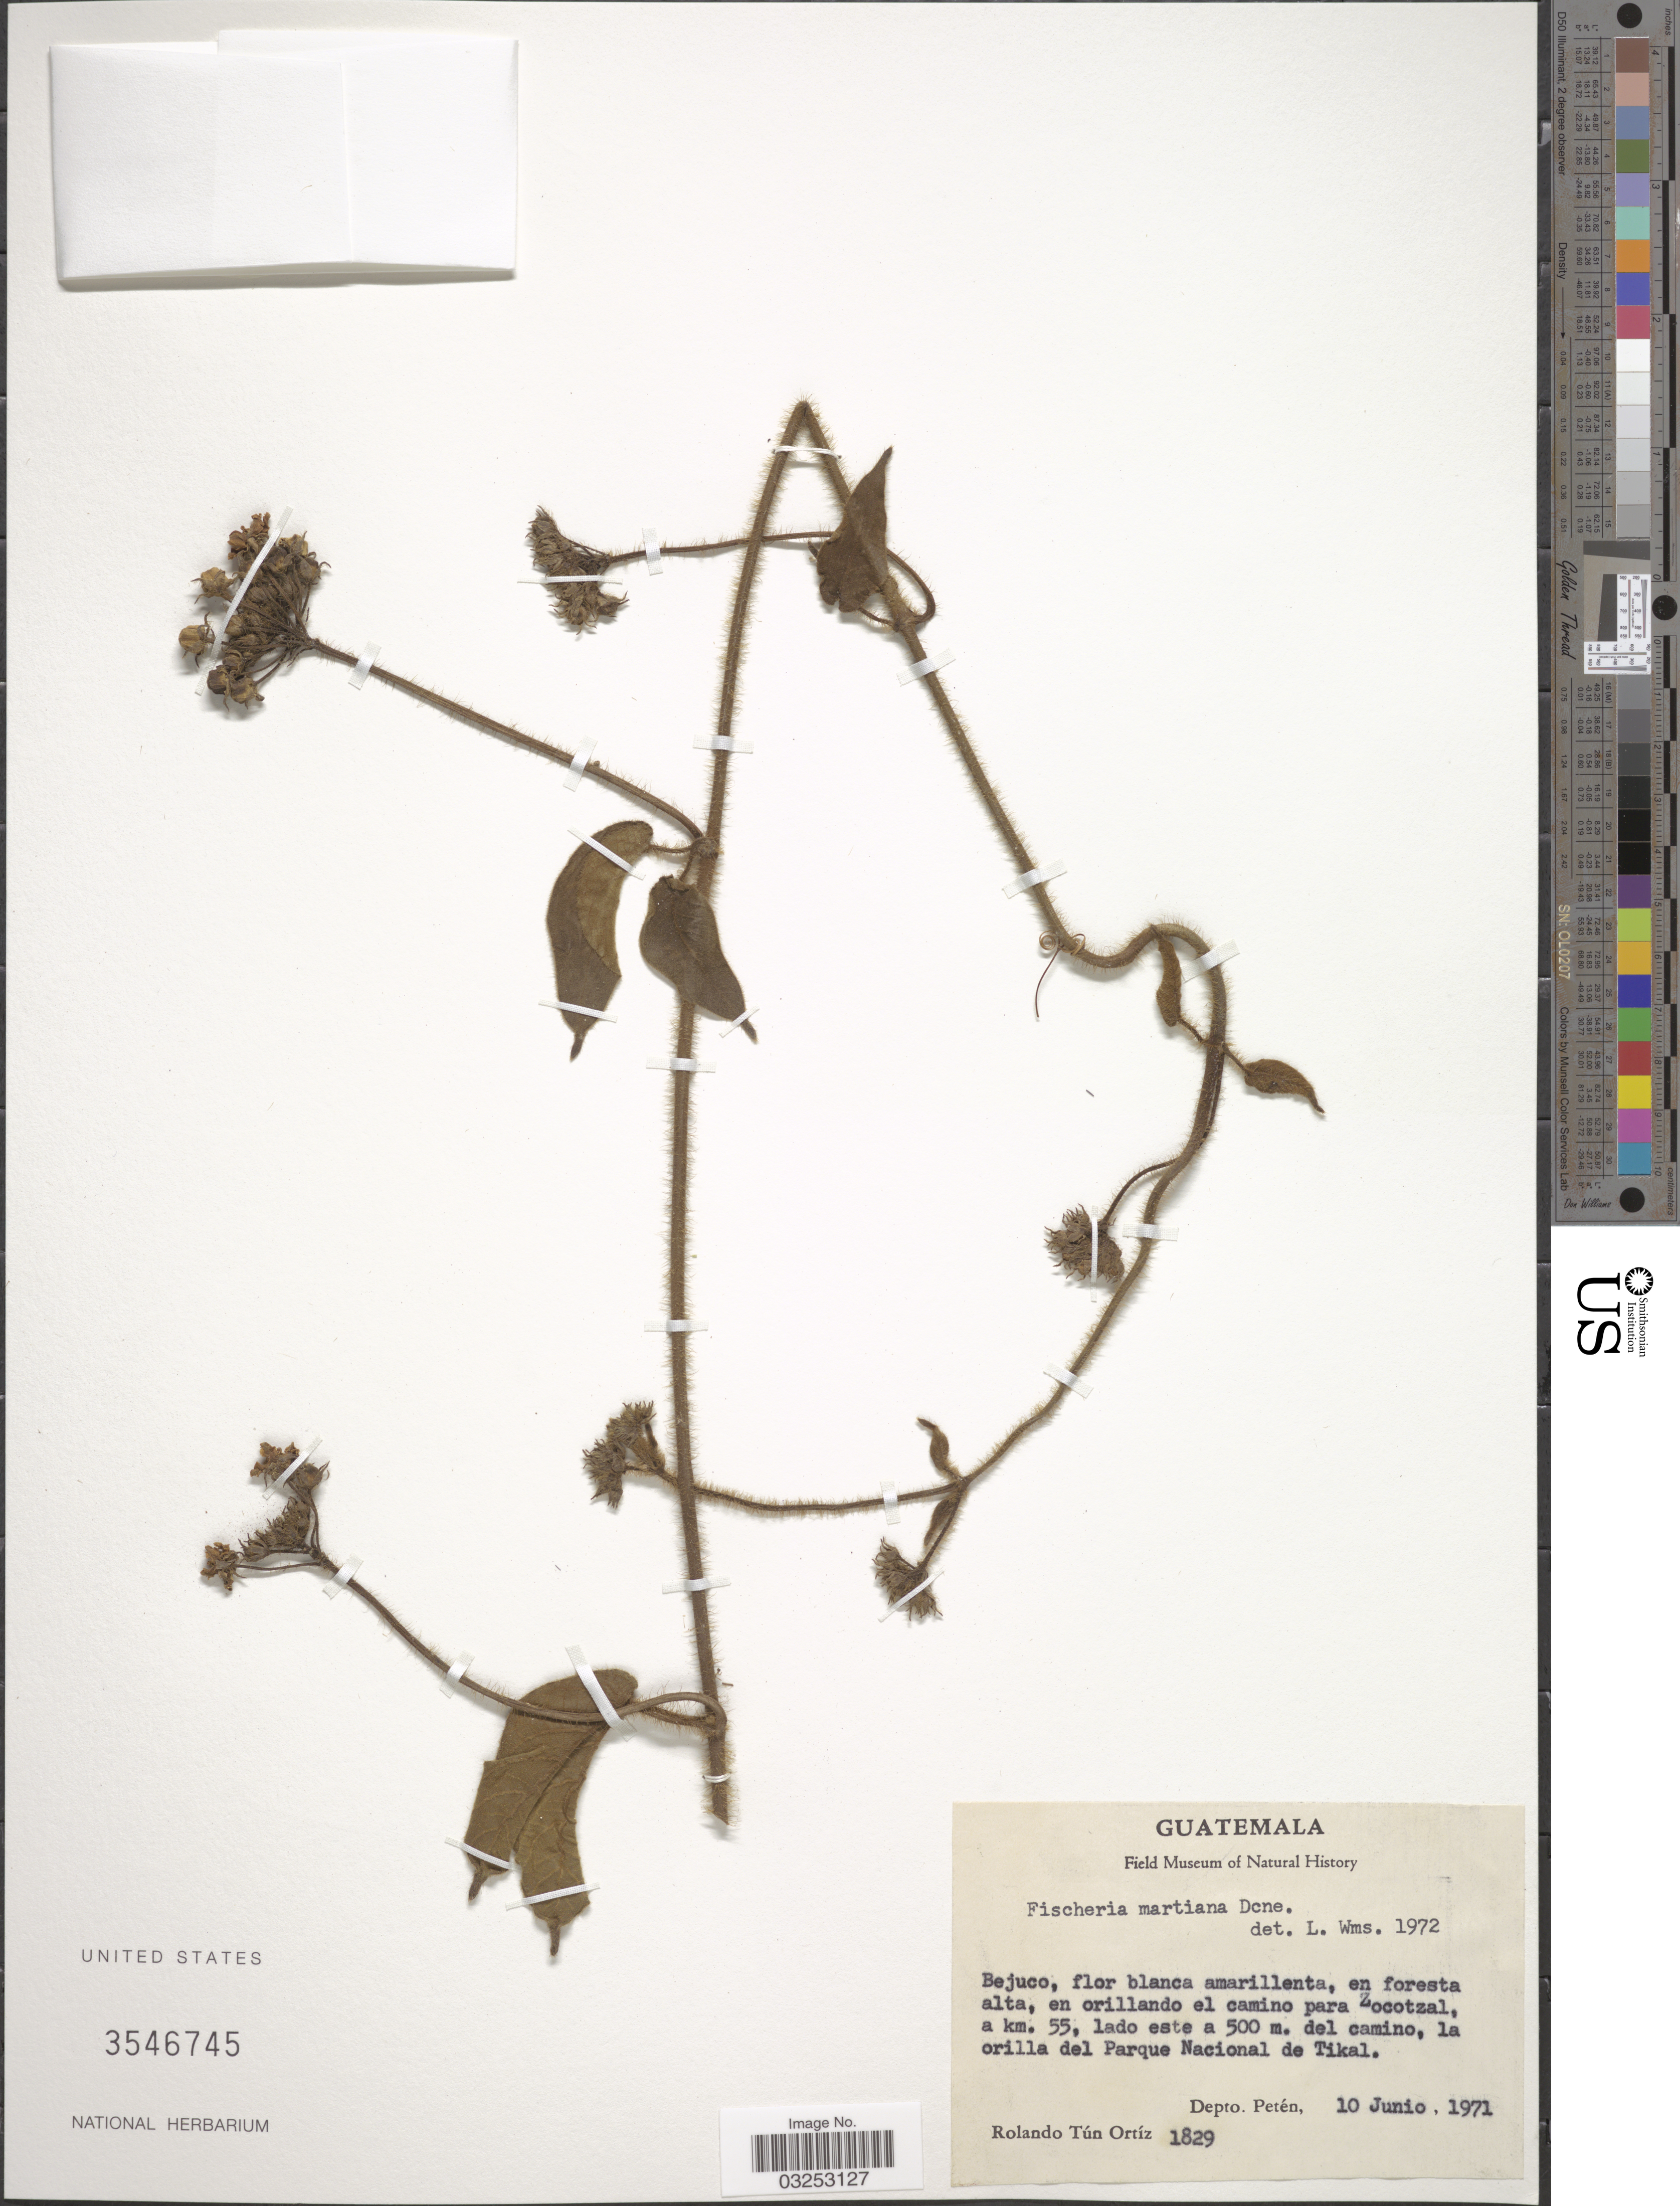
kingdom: Plantae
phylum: Tracheophyta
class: Magnoliopsida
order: Gentianales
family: Apocynaceae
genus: Fischeria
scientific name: Fischeria funebris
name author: (Donn. Sm.) S.F. Blake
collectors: R. T. Ortíz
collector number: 1829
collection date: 1971-06-10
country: Guatemala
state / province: El Petén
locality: En foresta alta, en orillando el camino para Zocotzal, a km. 55, lado este a 500 m. del camino, la orilla del Parque Nacional de Tikal.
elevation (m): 500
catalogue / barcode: US 3546745